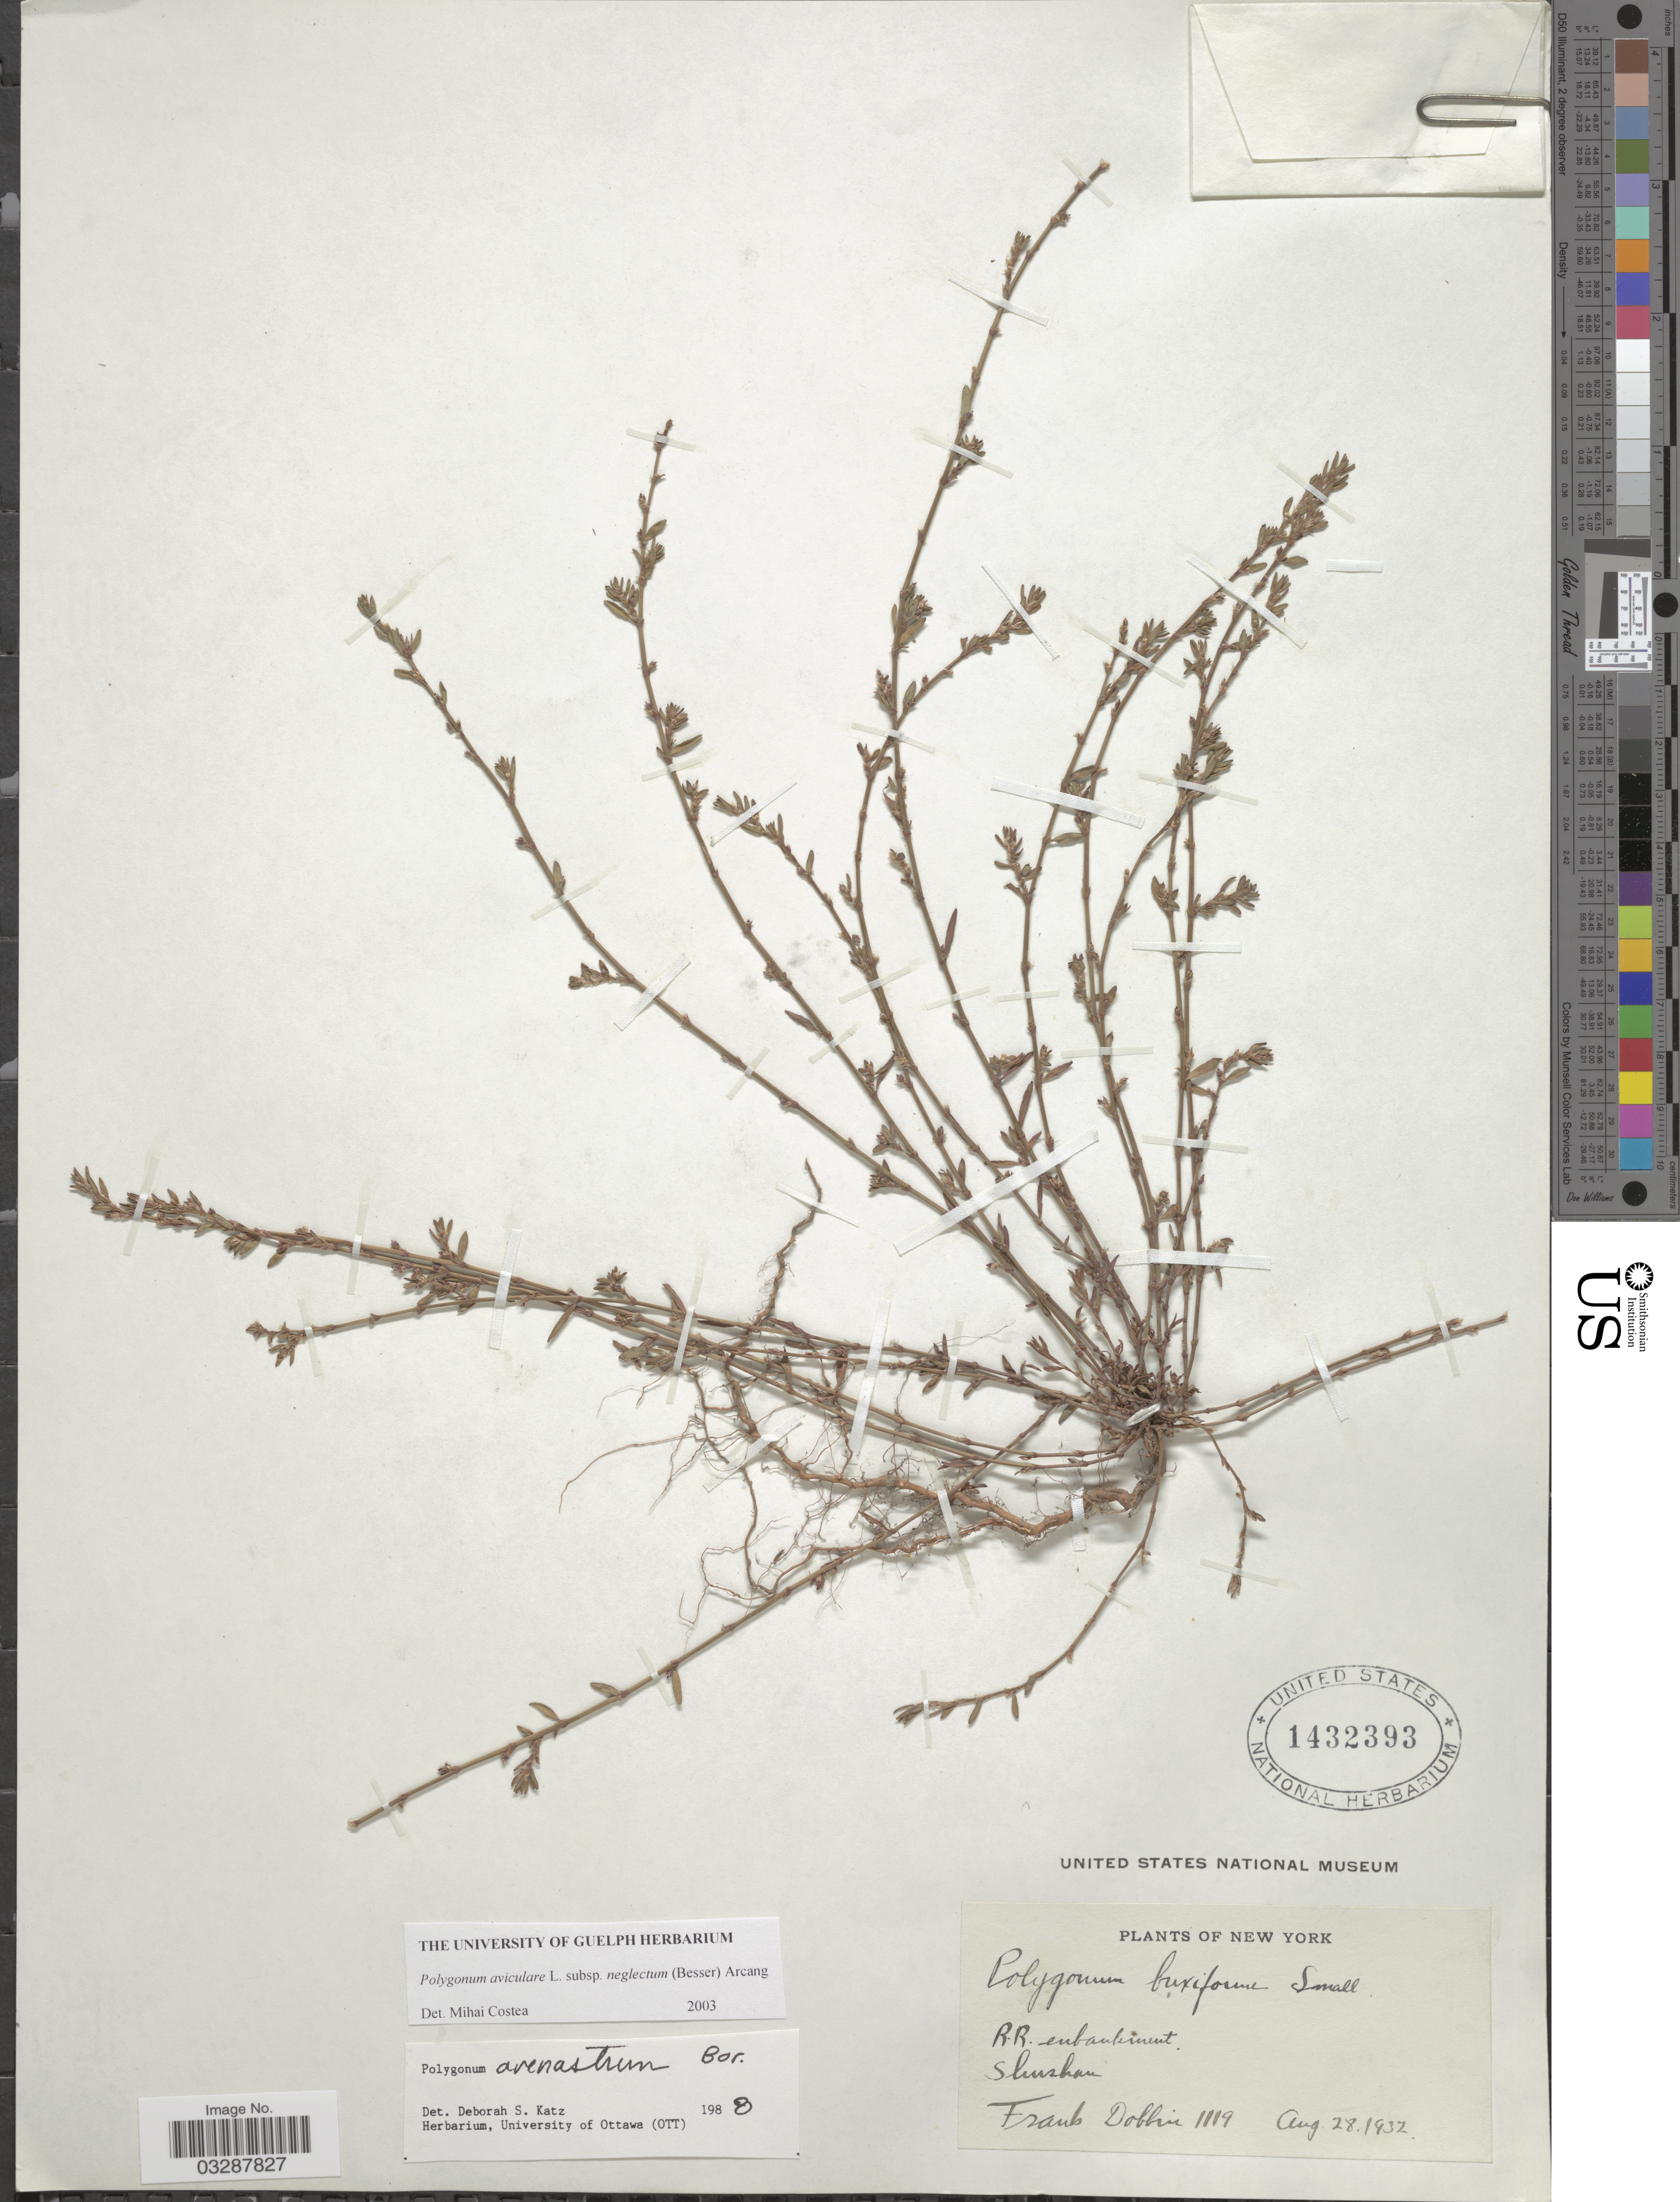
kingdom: Plantae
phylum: Tracheophyta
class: Magnoliopsida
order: Caryophyllales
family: Polygonaceae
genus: Polygonum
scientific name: Polygonum aviculare subsp. neglectum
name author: (Besser) Arcang.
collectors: F. Dobbin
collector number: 1119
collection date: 1932-08-28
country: United States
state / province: New York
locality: R.R. embankment. Shushan.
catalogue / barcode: US 1432393